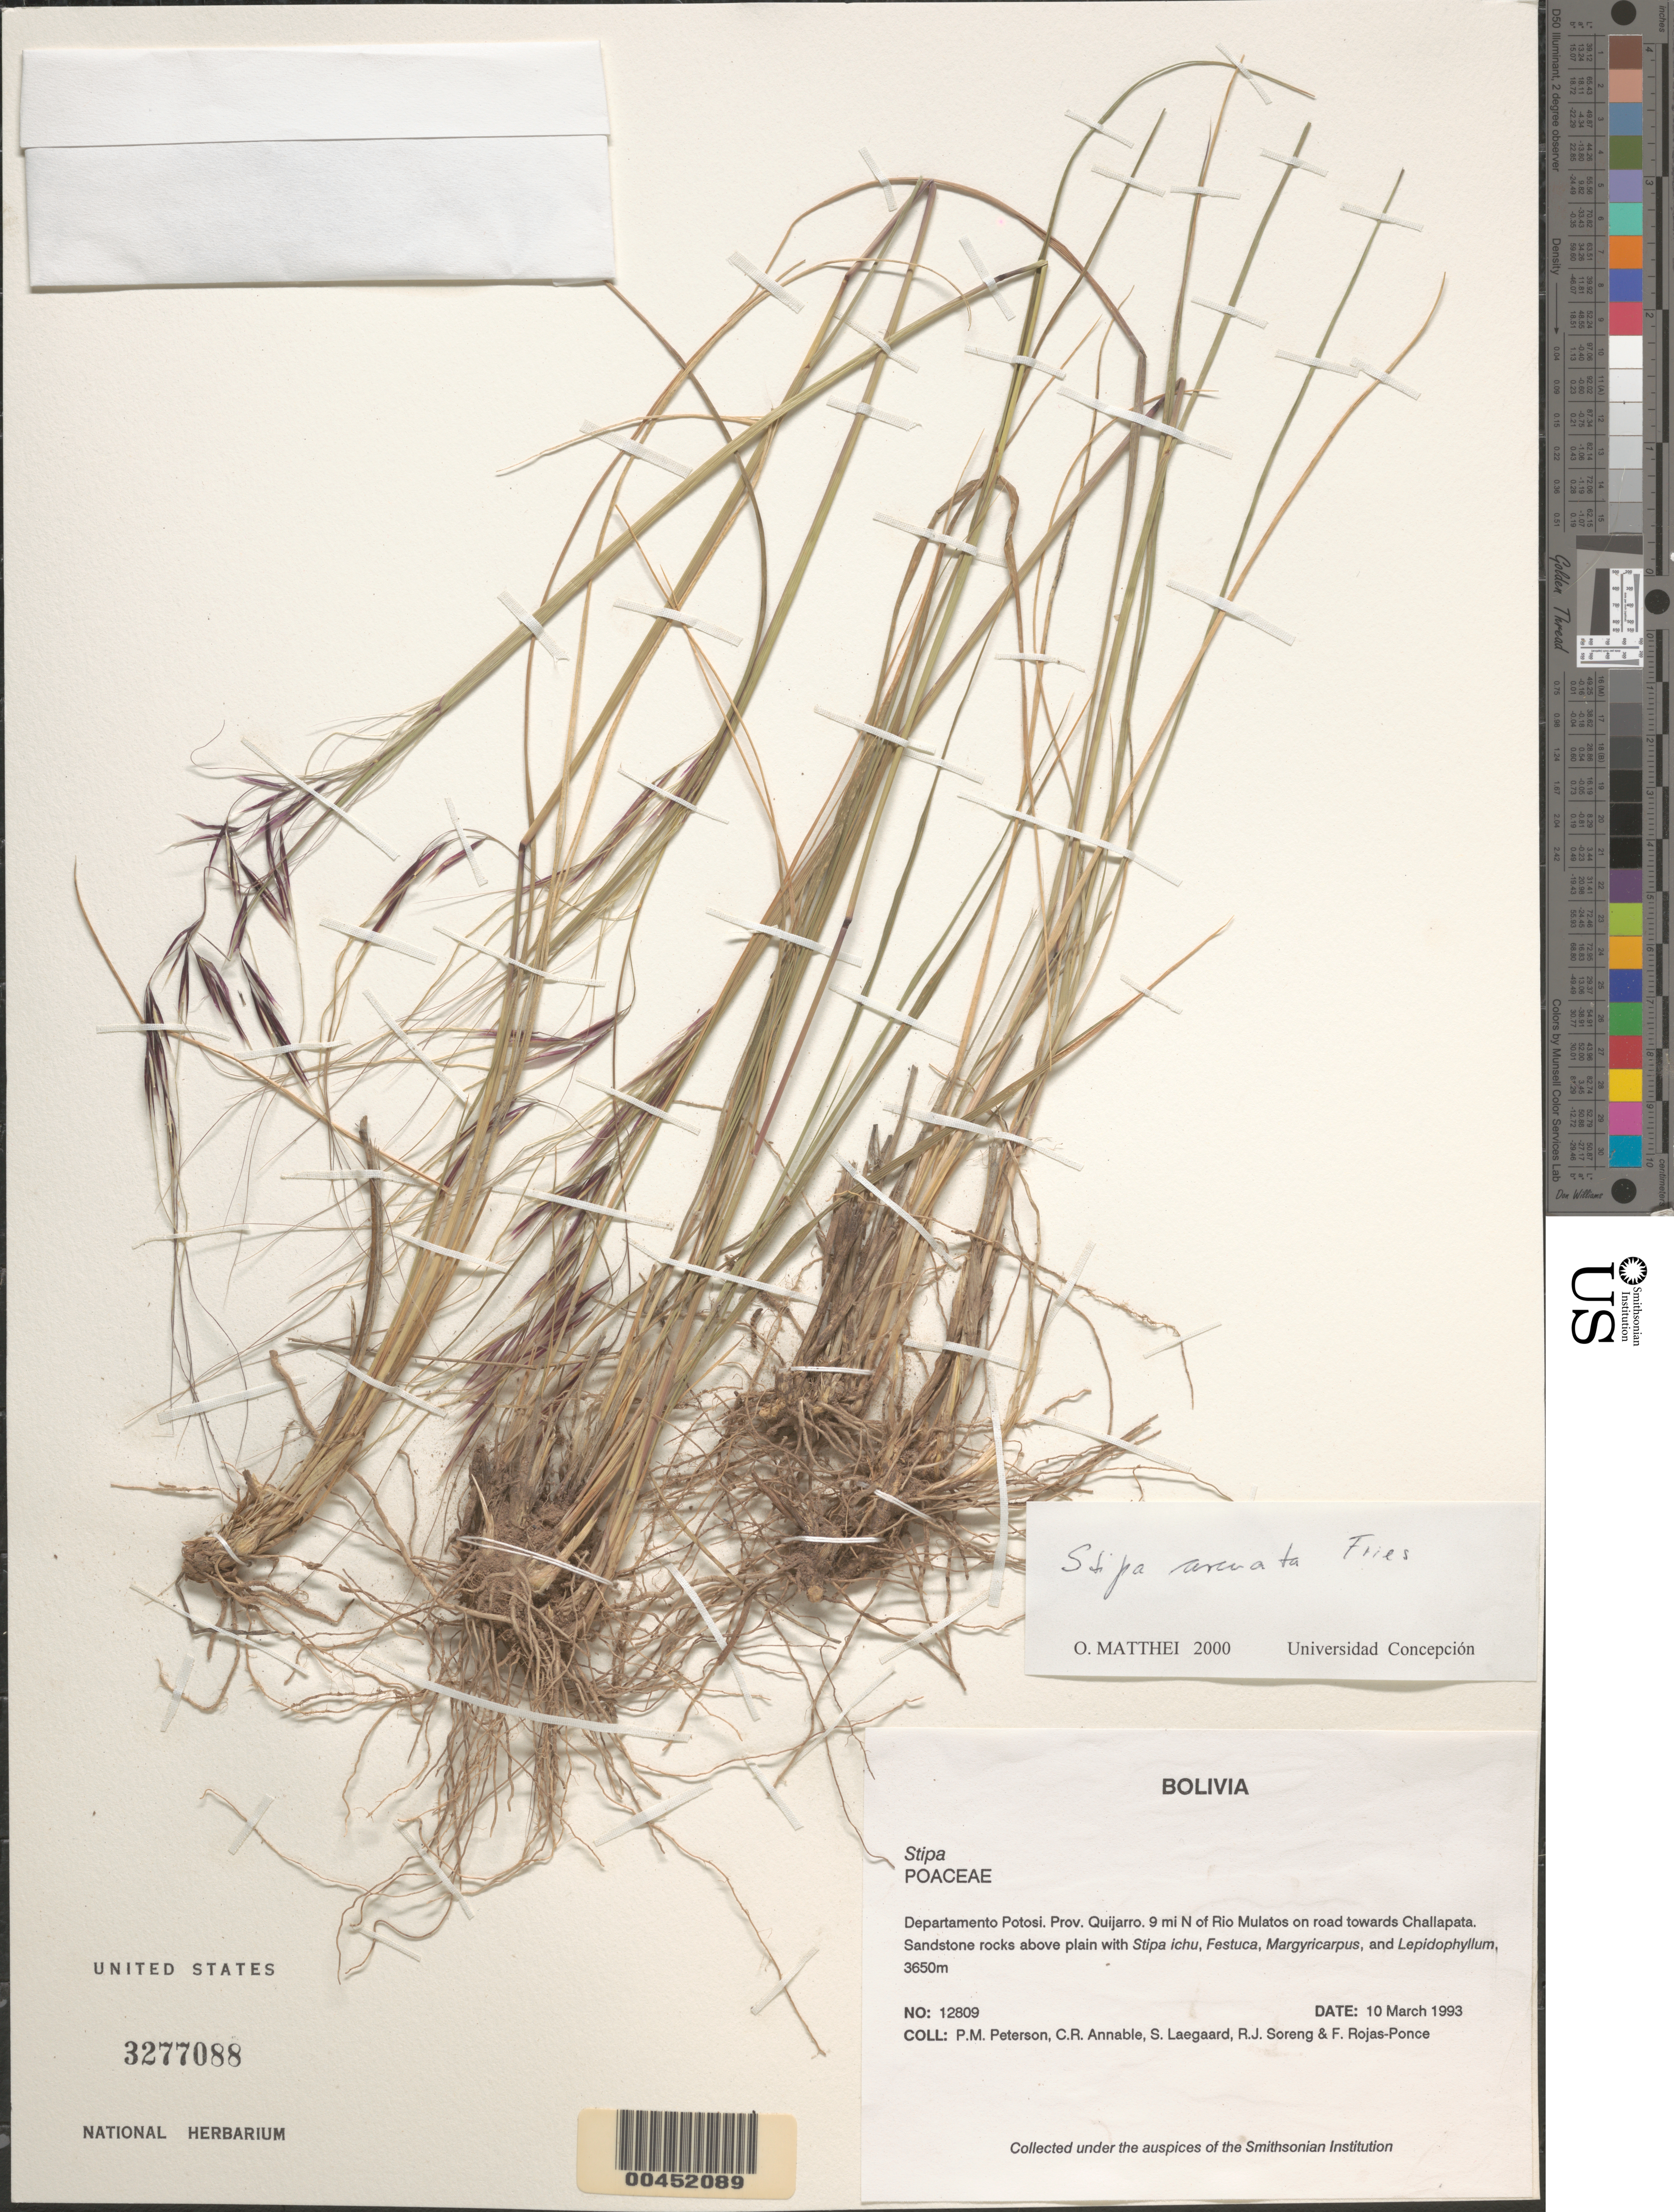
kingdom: Plantae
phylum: Tracheophyta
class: Liliopsida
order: Poales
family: Poaceae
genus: Stipa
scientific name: Stipa sp.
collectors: P. M. Peterson, C. R. Annable, S. Lægaard, R. J. Soreng & F. Rojas-Ponce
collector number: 12809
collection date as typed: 10 Mar 1993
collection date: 1993-03-10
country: Bolivia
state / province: Potosí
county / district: Quijarro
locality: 9 mi N of Rio Mulatos on road towards Challapata.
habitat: Sandstone rocks above plain with Stipa ichu, Festuca, Margyricarpus, and Lepidophyllum.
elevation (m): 3650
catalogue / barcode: US 3277088